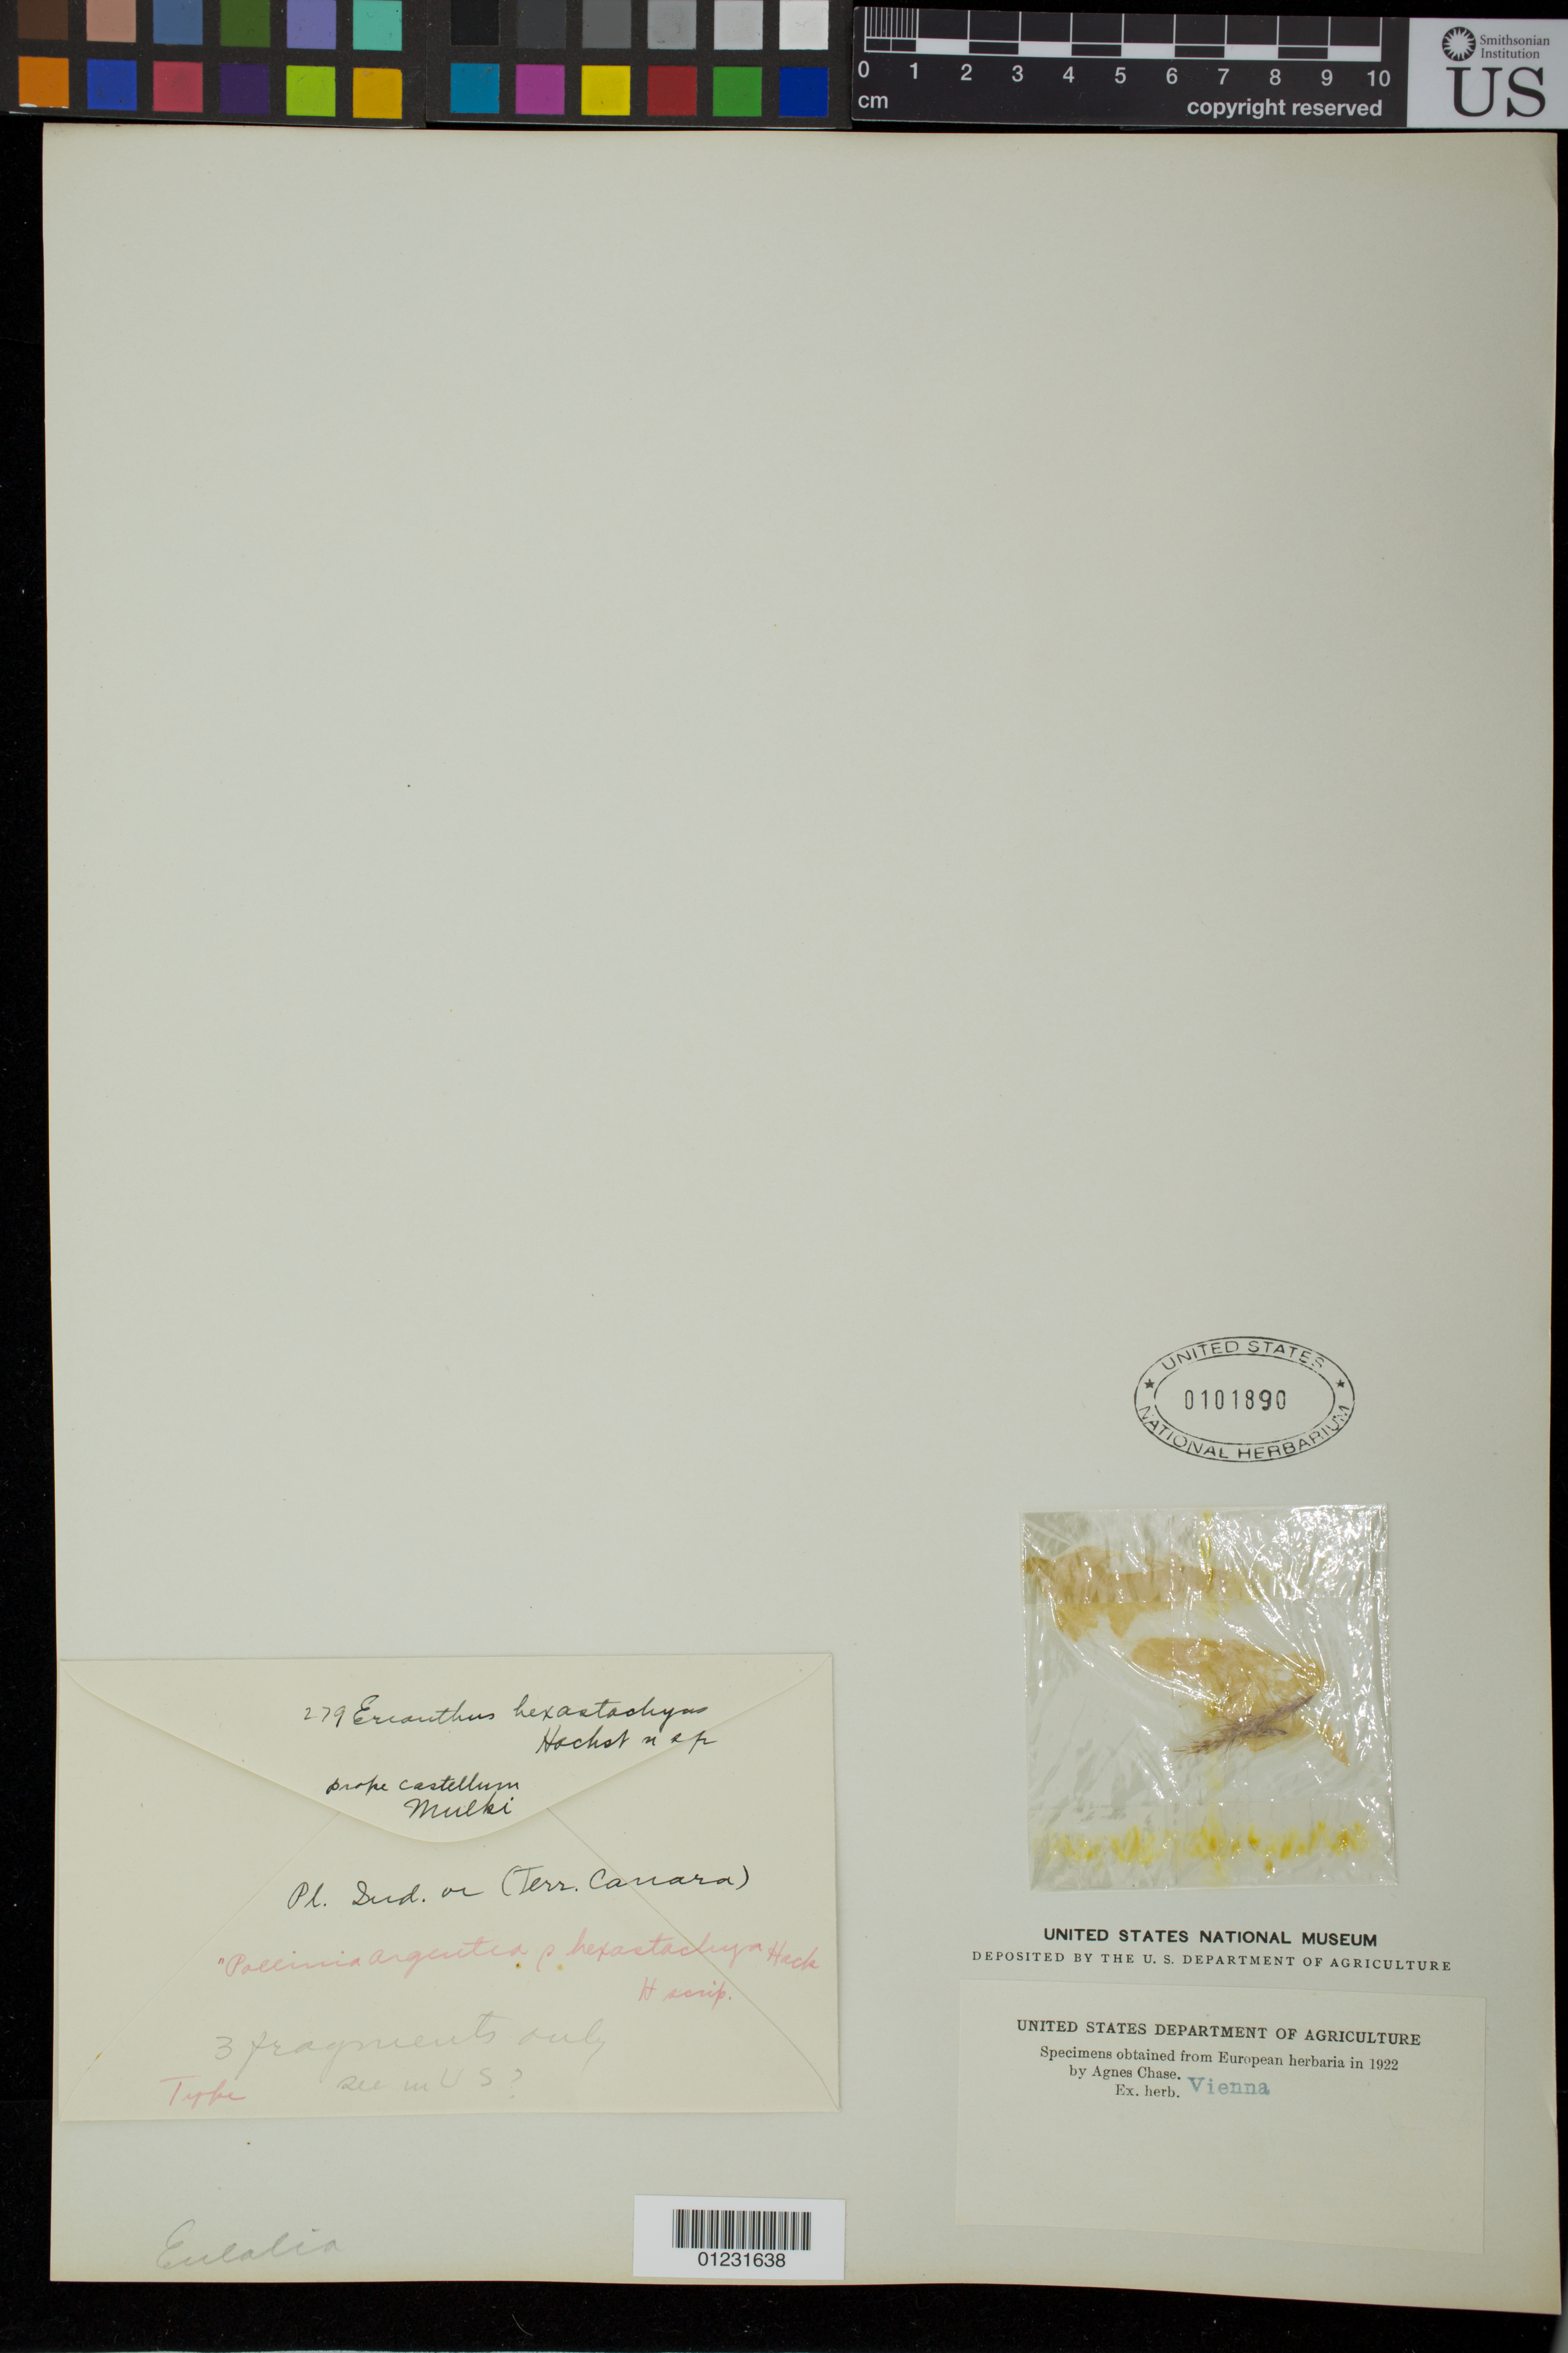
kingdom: Plantae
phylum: Tracheophyta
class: Liliopsida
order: Poales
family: Poaceae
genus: Erianthus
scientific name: Erianthus hexastachyus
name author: Hochst.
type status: Type Collection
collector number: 279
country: India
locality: Terr. Canara., prope castellum Mulki.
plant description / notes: Fragmentary material of type specimen ex herb. Hackel.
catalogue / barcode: US 101890